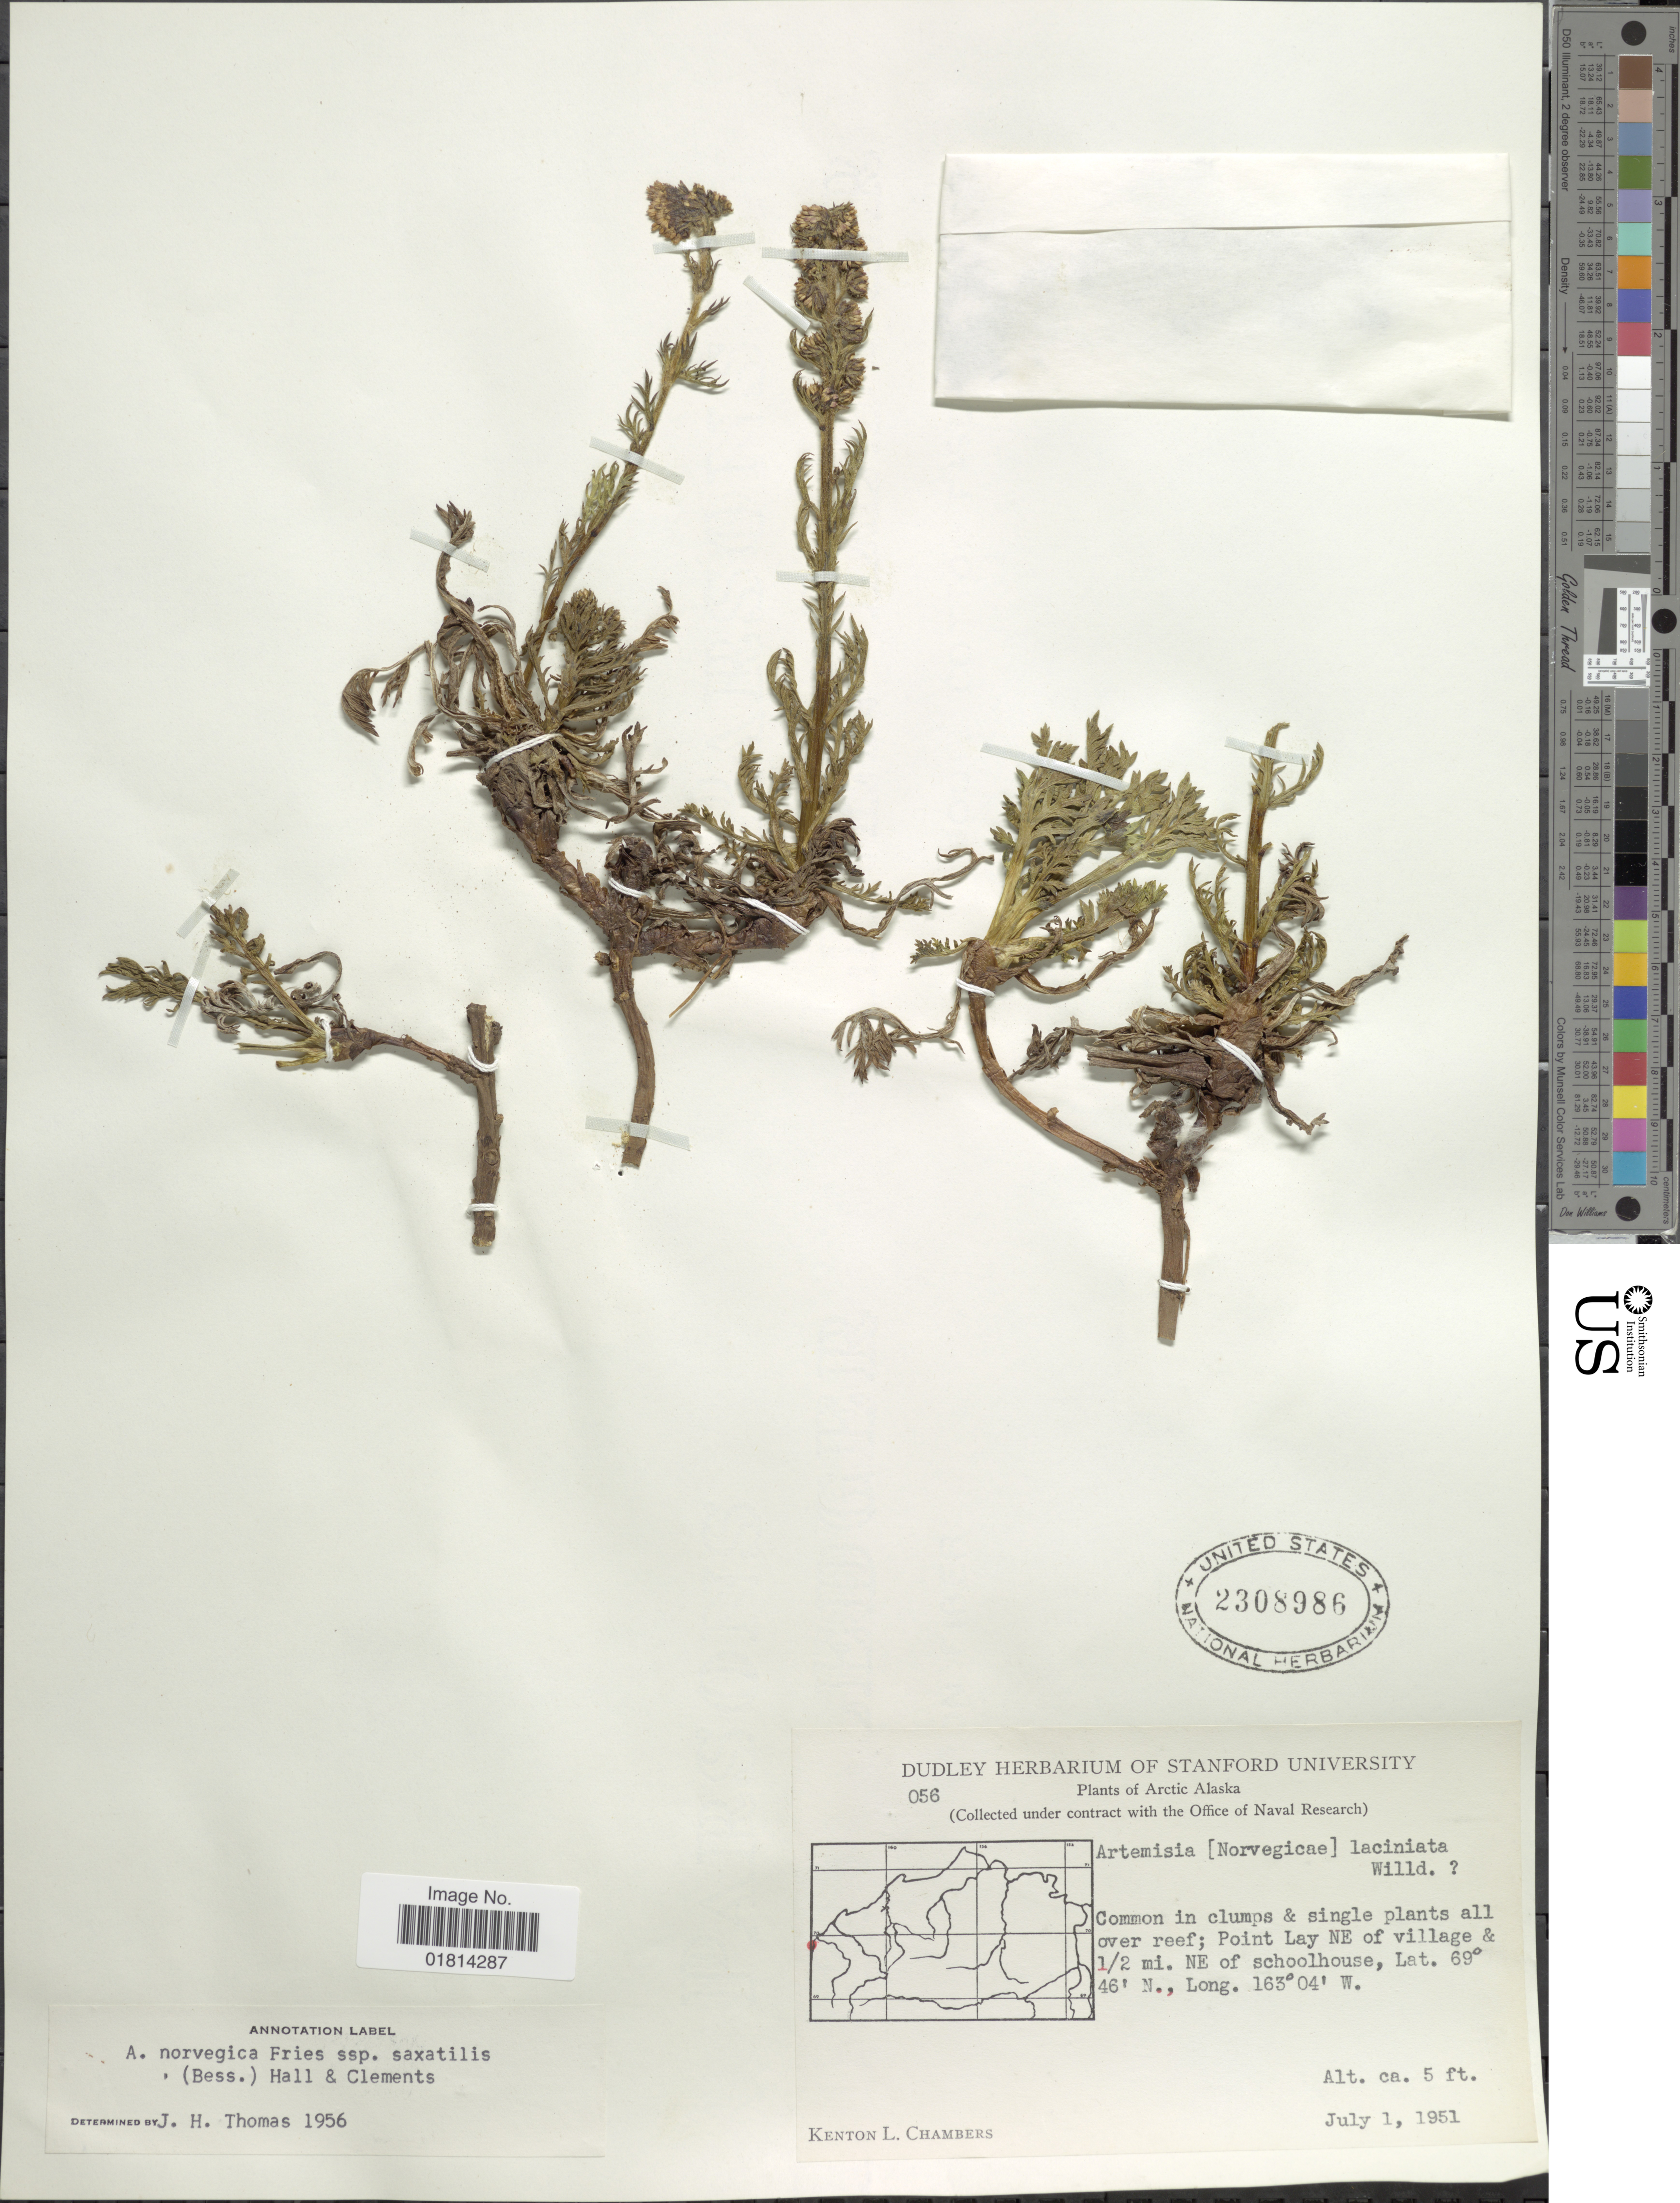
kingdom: Plantae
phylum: Tracheophyta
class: Magnoliopsida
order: Asterales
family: Asteraceae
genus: Artemisia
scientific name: Artemisia arctica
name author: Less.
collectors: K. L. Chambers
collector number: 056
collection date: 1951-07-01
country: United States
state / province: Alaska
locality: Arctic Alaska. Point Lay NE of village & 1/2 mi. NE of schoolhouse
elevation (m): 2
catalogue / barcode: US 2308986